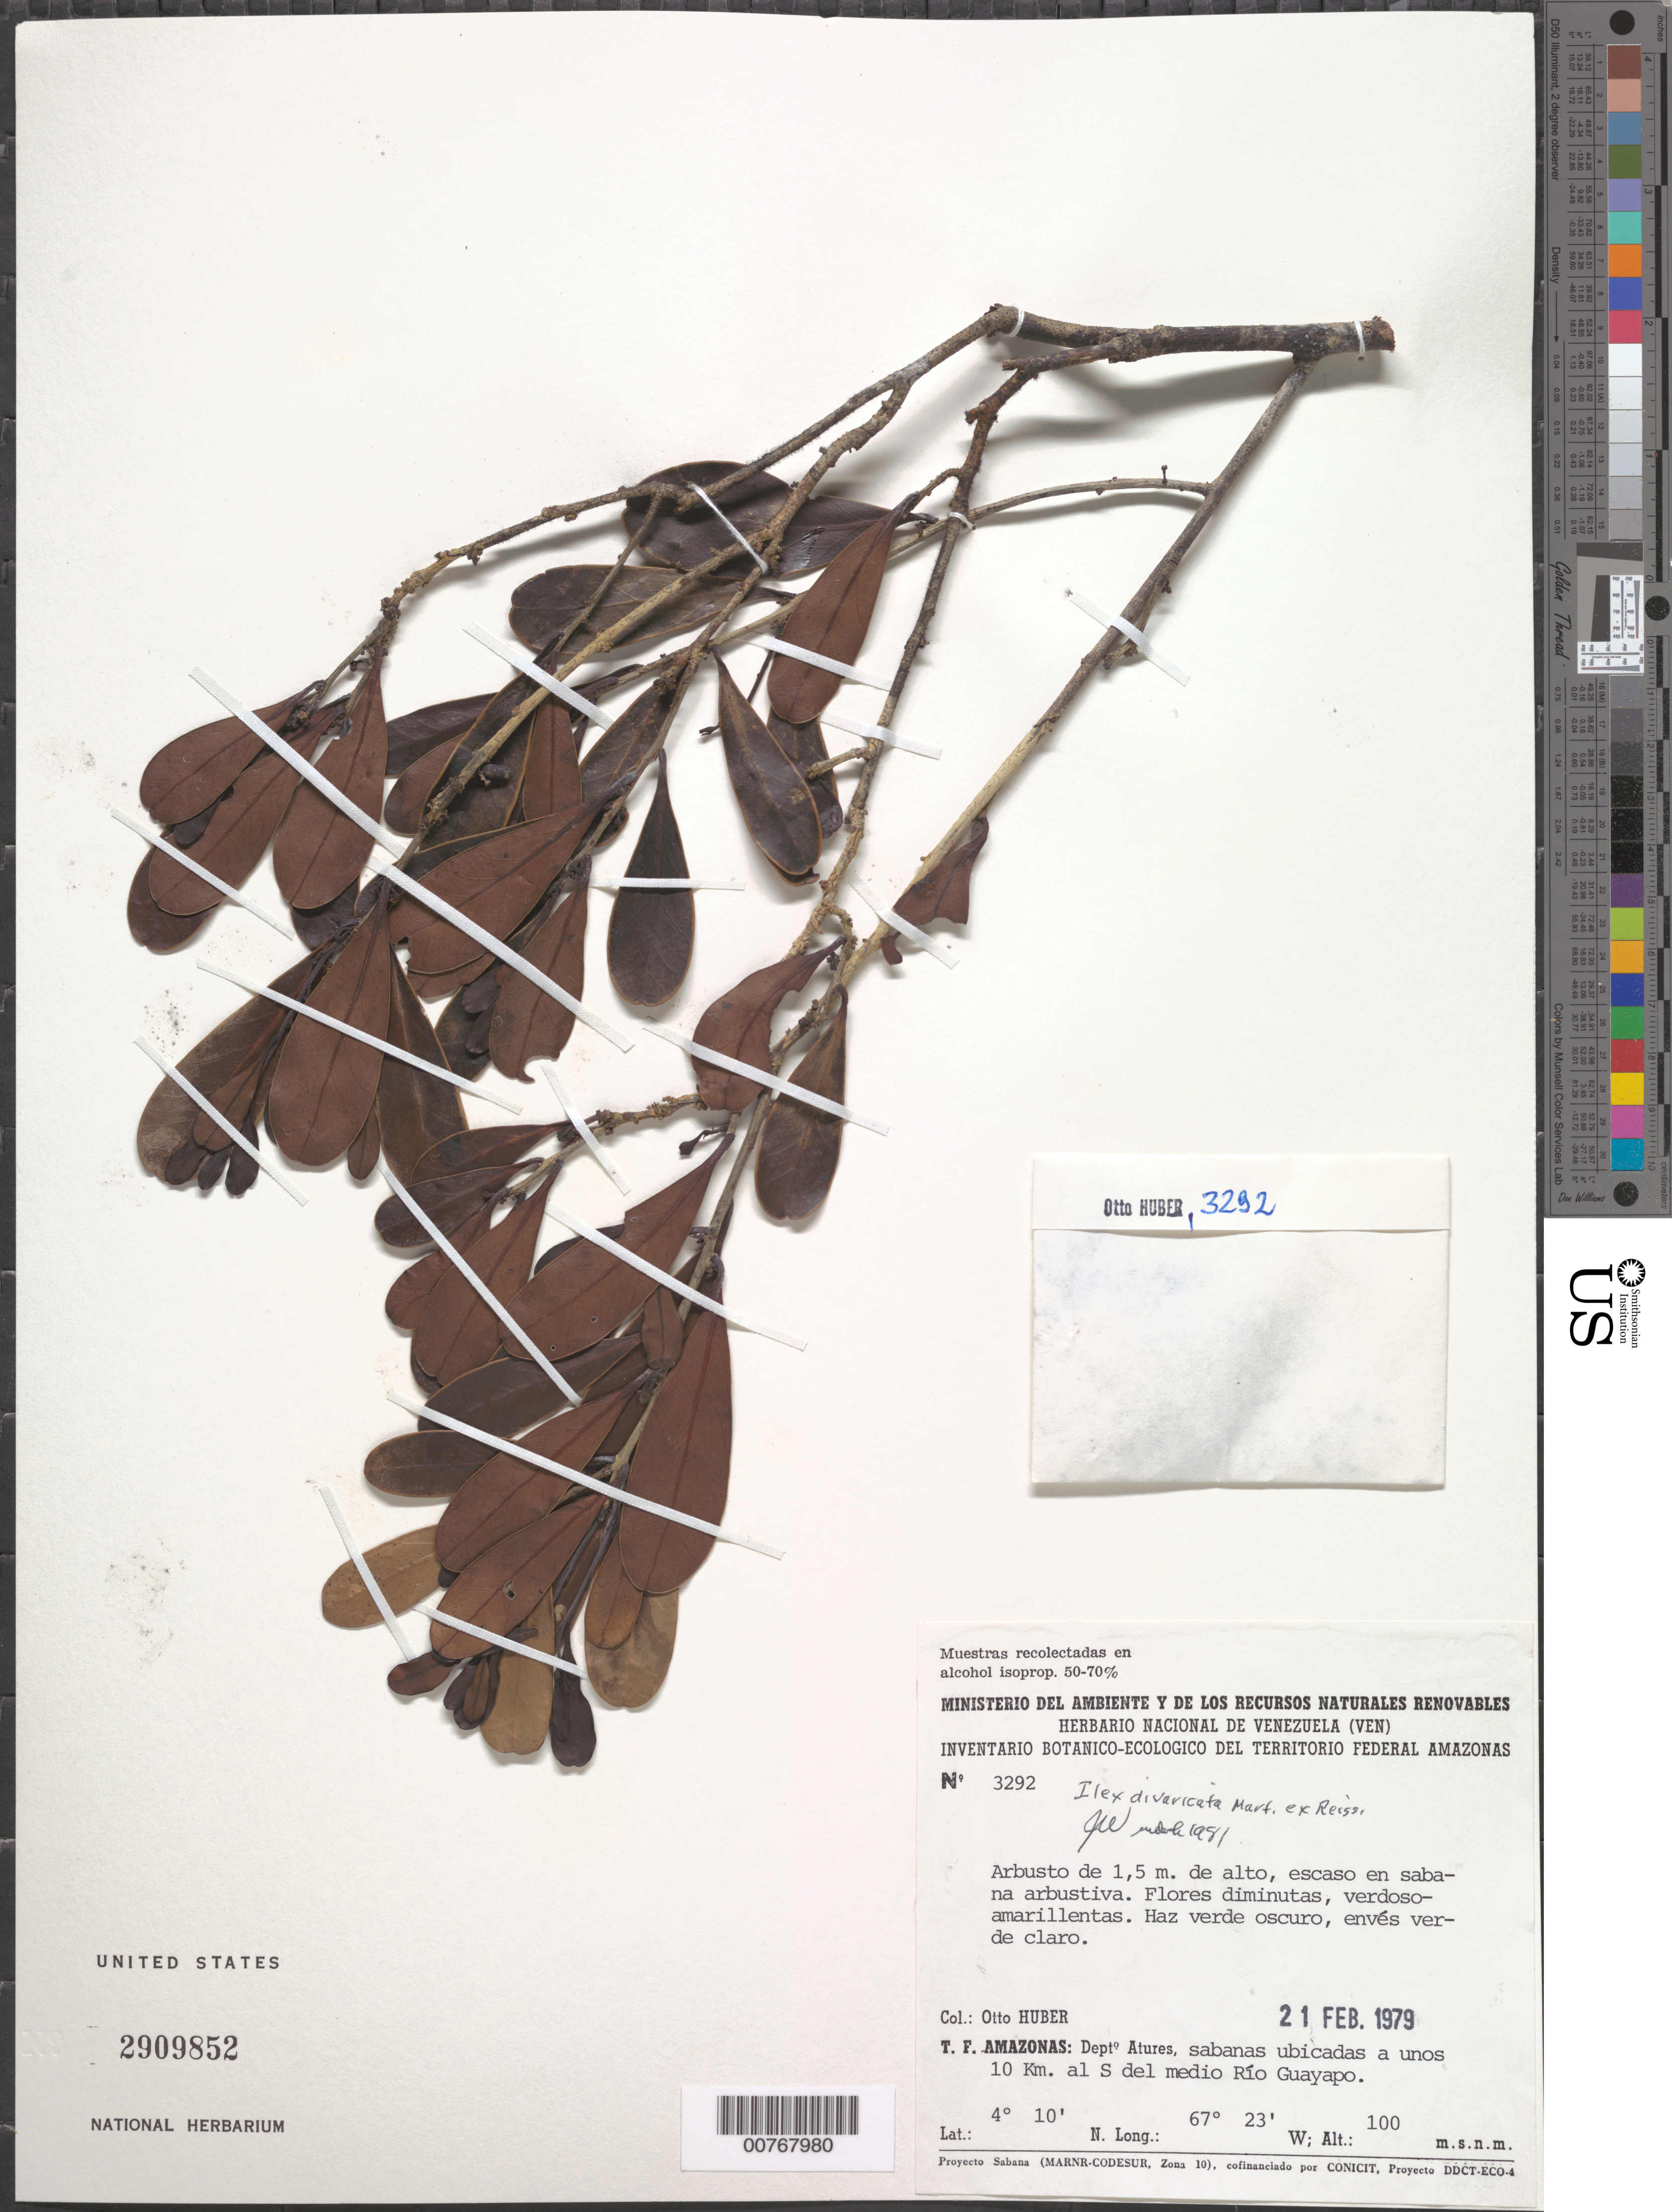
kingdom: Plantae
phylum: Tracheophyta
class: Magnoliopsida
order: Aquifoliales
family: Aquifoliaceae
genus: Ilex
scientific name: Ilex divaricata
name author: Mart. ex Reissek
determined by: Wurdack, John J., (US), US (UNITED STATES)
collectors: O. Huber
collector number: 3292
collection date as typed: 21-Feb-79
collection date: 1979-02-21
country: Venezuela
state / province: Amazonas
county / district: Atures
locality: Río Guayapo medio, a unos 10 km al S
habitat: Growiung on small shrub savanna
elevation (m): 100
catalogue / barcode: US 2909852